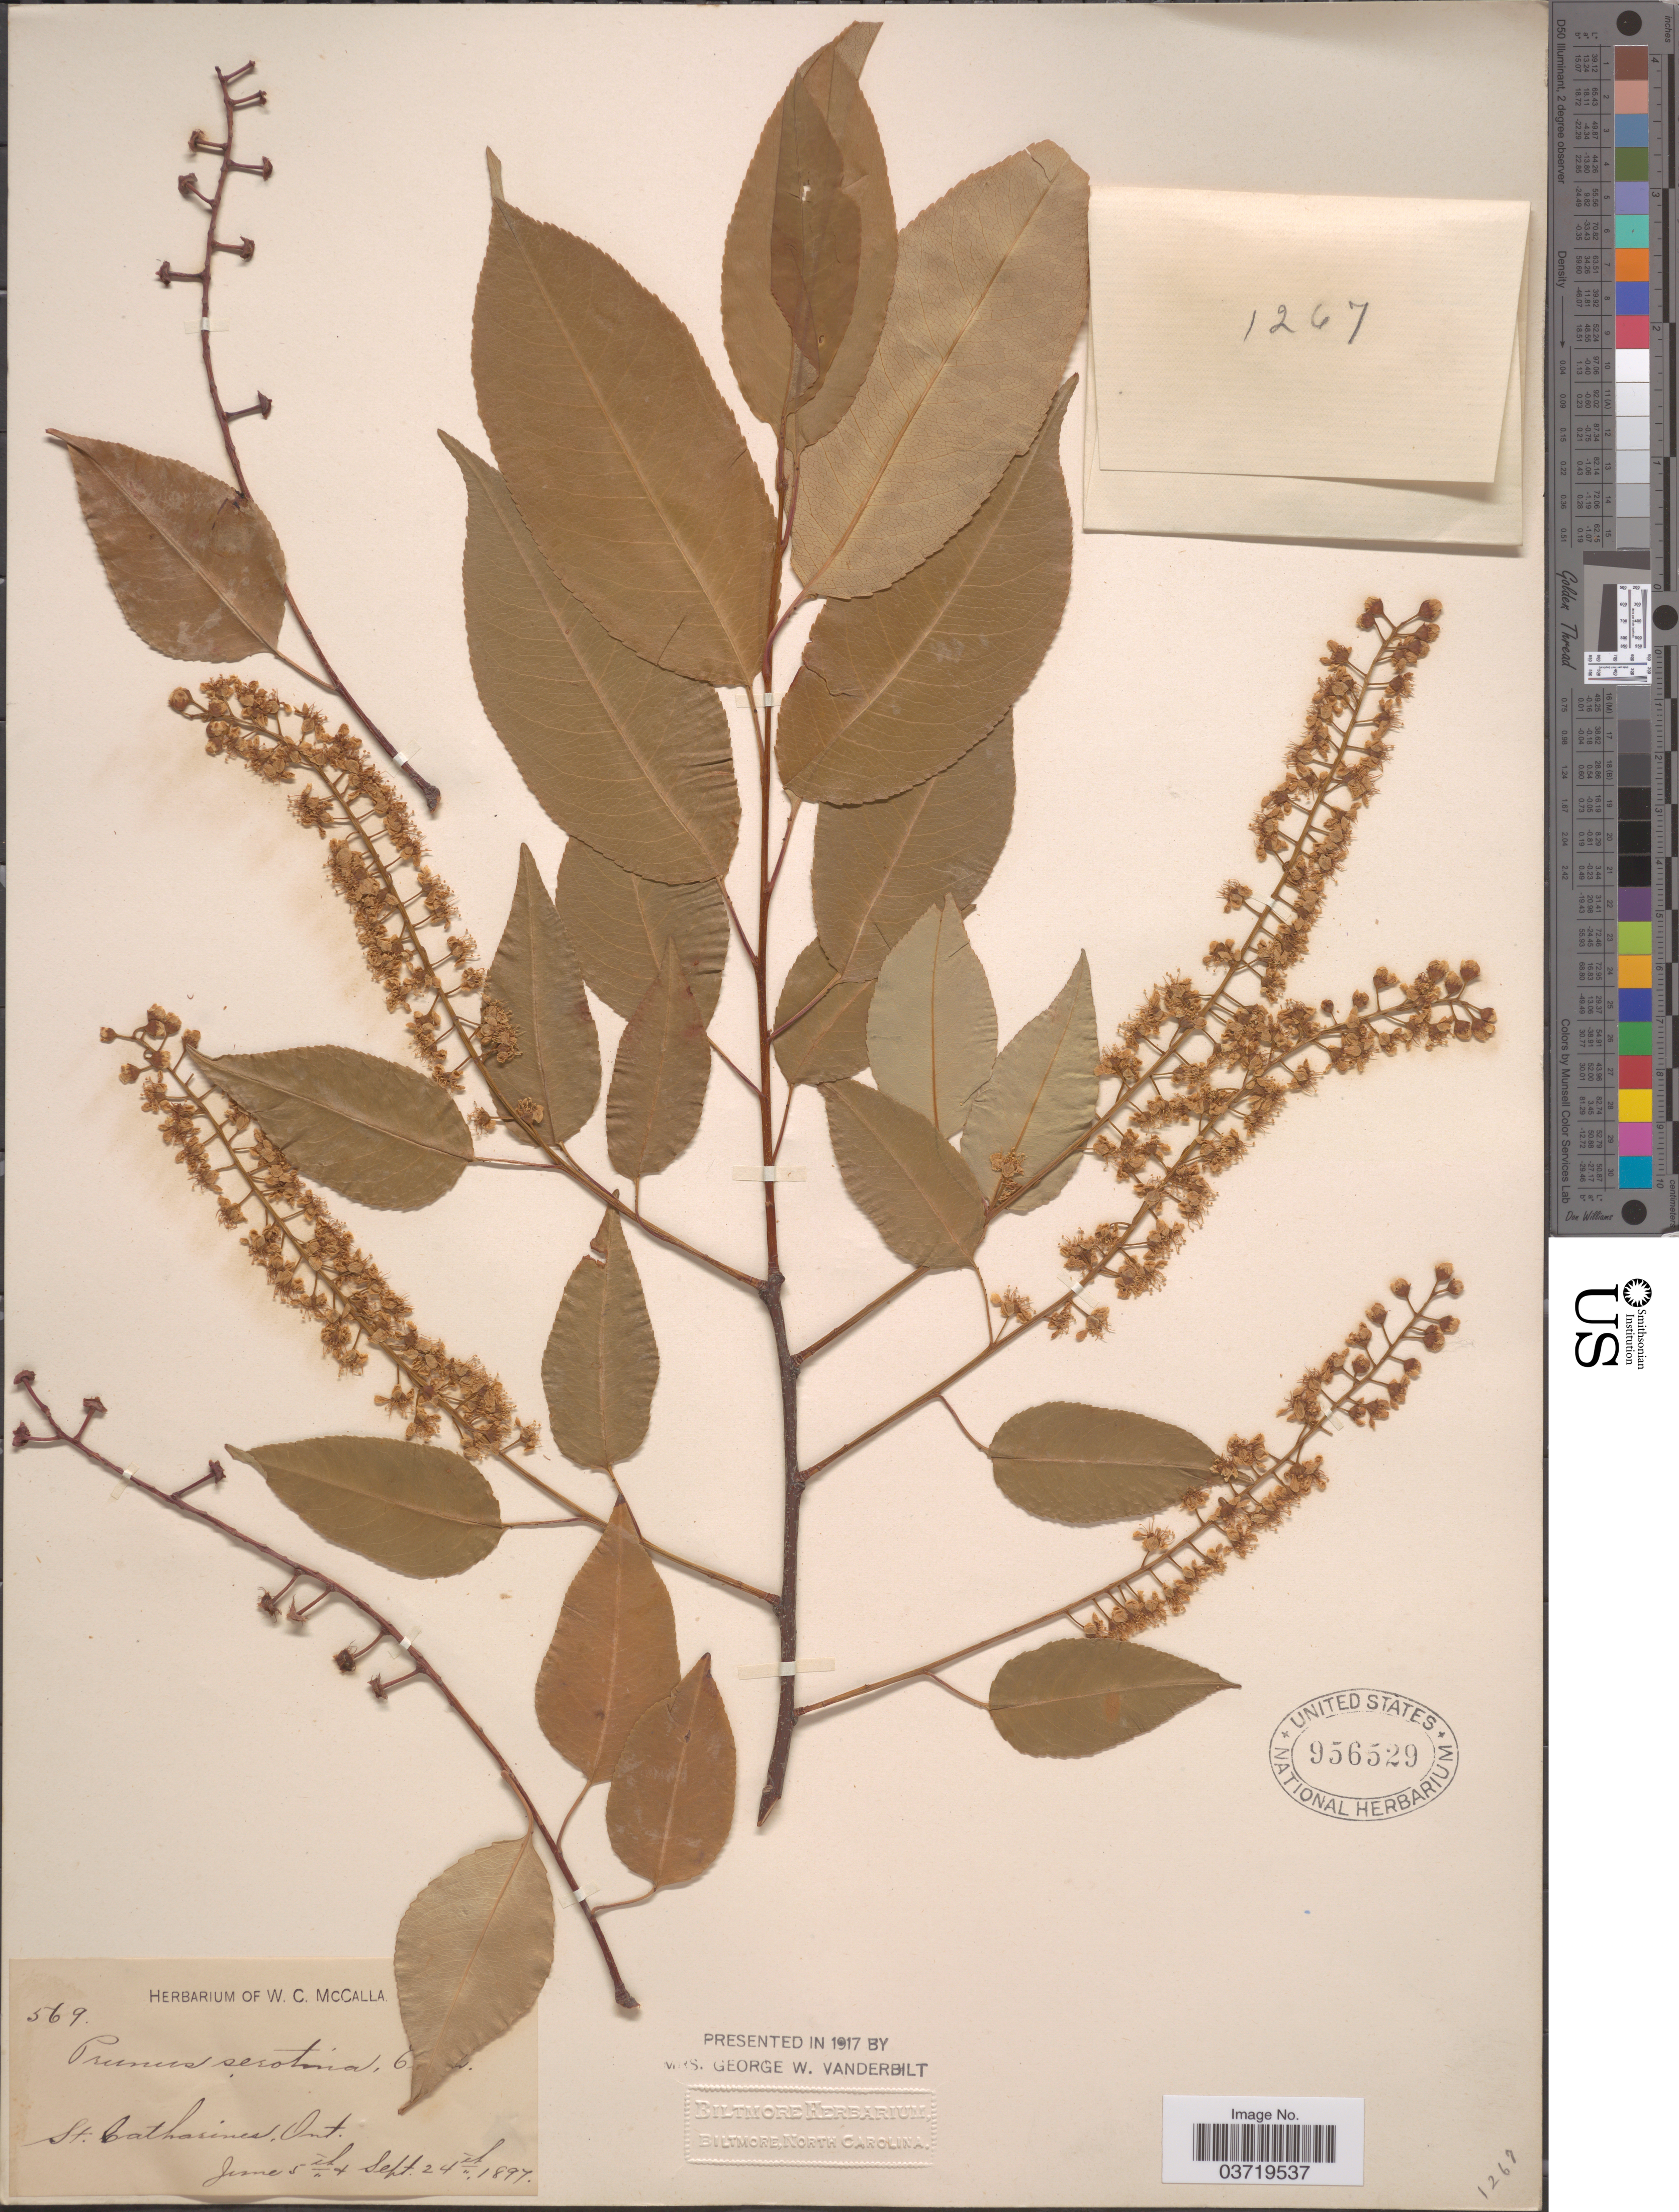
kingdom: Plantae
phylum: Tracheophyta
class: Magnoliopsida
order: Rosales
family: Rosaceae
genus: Prunus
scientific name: Prunus serotina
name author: Ehrh.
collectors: ex herb. W. C. McCalla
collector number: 569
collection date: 1897-06-05/1897-09-24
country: Canada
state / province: Ontario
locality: St. Catharines.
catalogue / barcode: US 956529